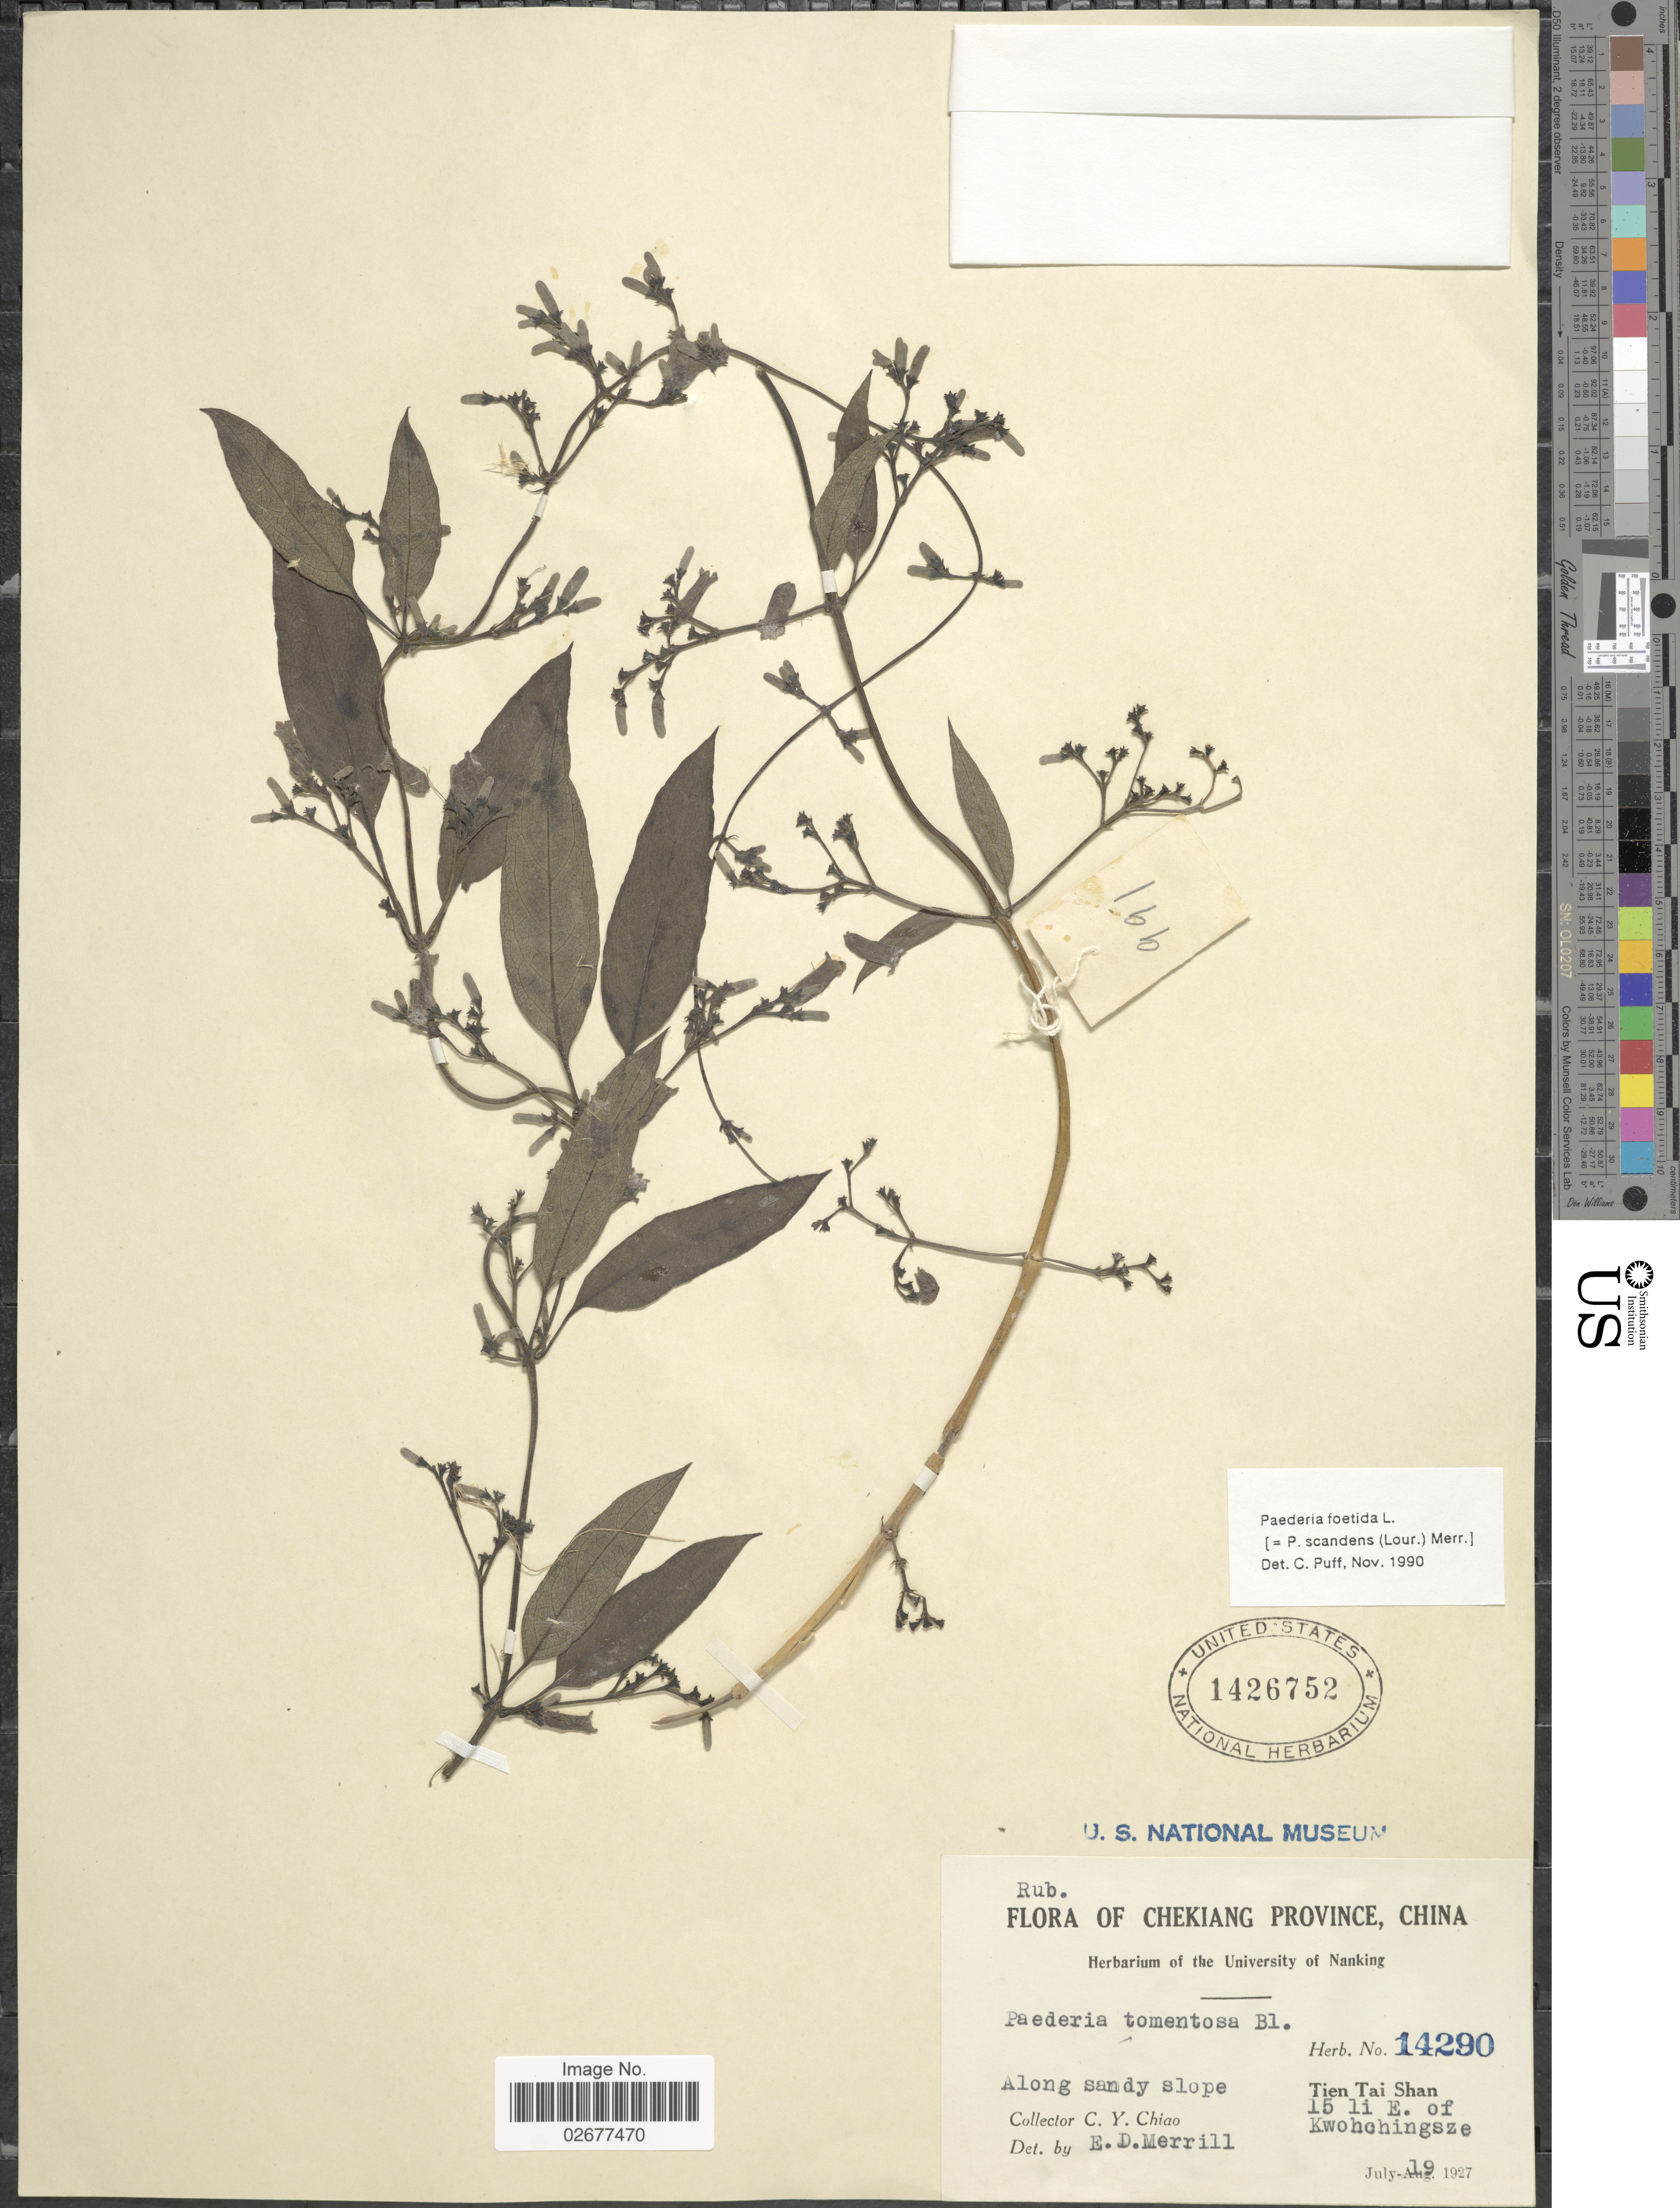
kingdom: Plantae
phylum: Tracheophyta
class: Magnoliopsida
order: Gentianales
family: Rubiaceae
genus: Paederia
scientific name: Paederia foetida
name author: L.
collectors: C. Y. Chiao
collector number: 14290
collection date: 1927-07-19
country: China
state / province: Zhejiang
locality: Chekiang Province. Along sandy slope. Tien Tai Shan. 15 li. E of Kwohchingsze.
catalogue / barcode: US 1426752